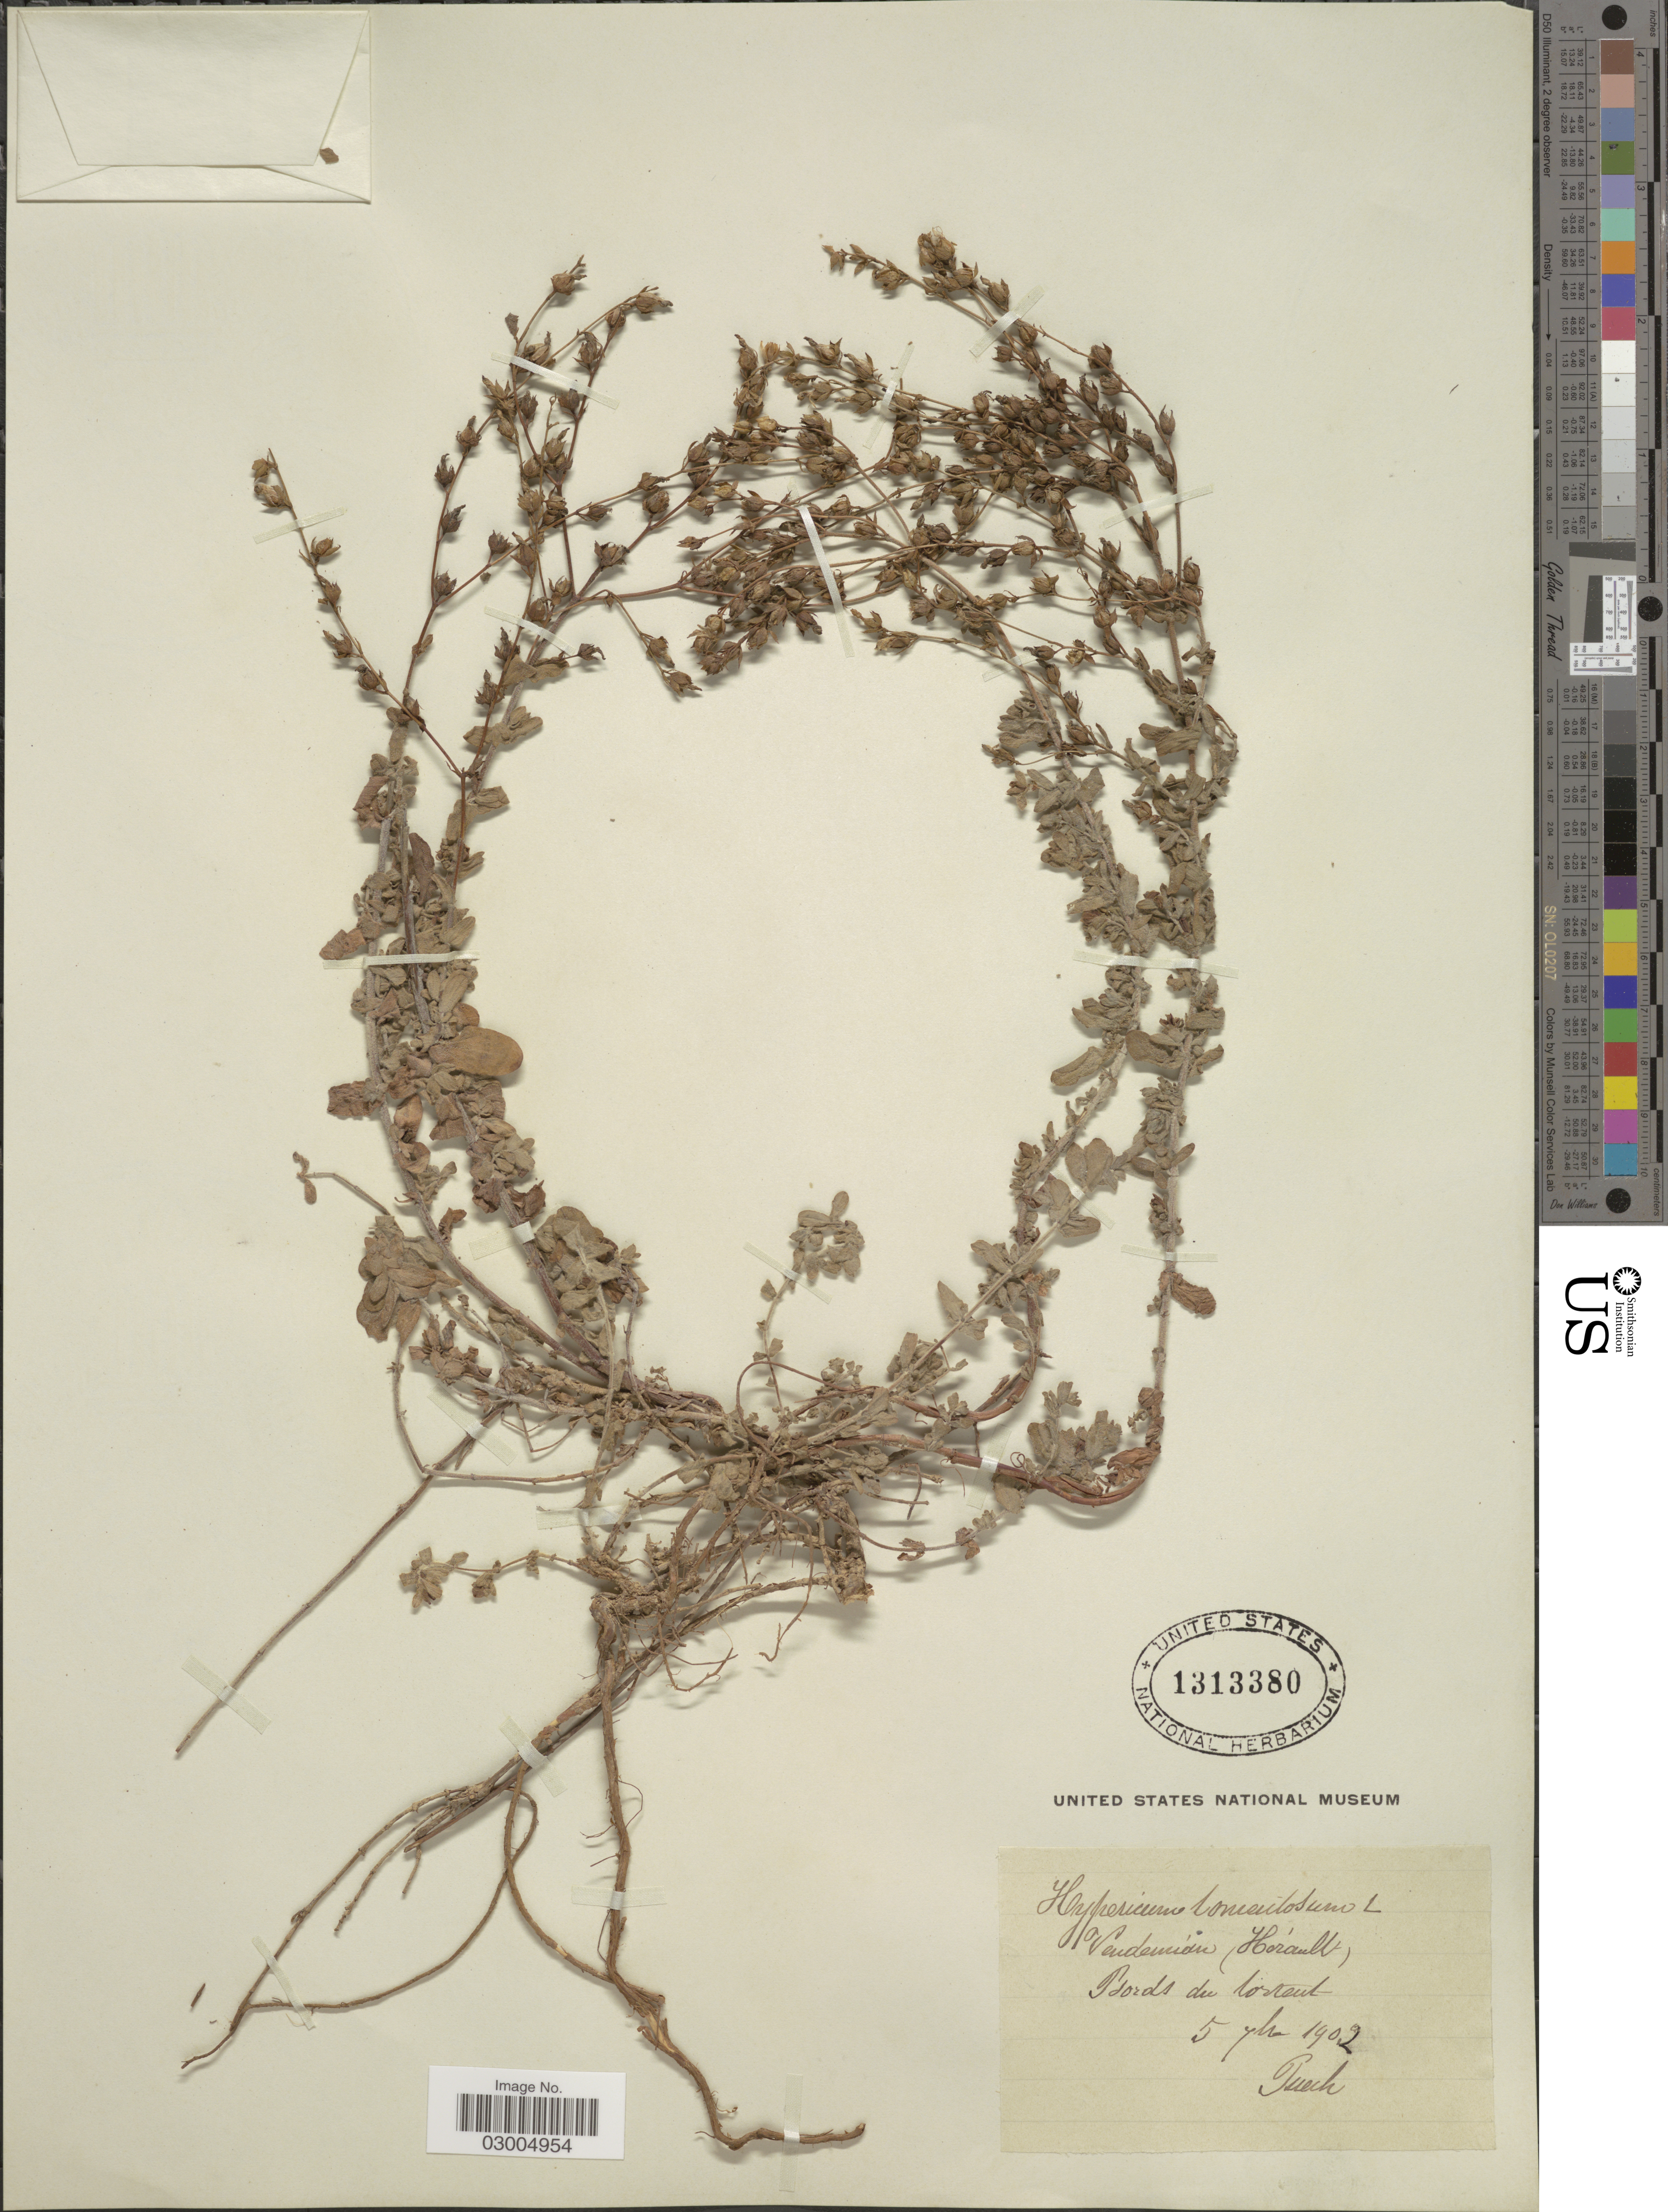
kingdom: Plantae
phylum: Tracheophyta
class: Magnoliopsida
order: Malpighiales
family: Hypericaceae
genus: Hypericum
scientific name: Hypericum tomentosum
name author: L.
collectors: Puech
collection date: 1902-09-05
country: France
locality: Vendemian Herault, Pords du Costeut. [interpreted]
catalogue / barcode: US 1313380